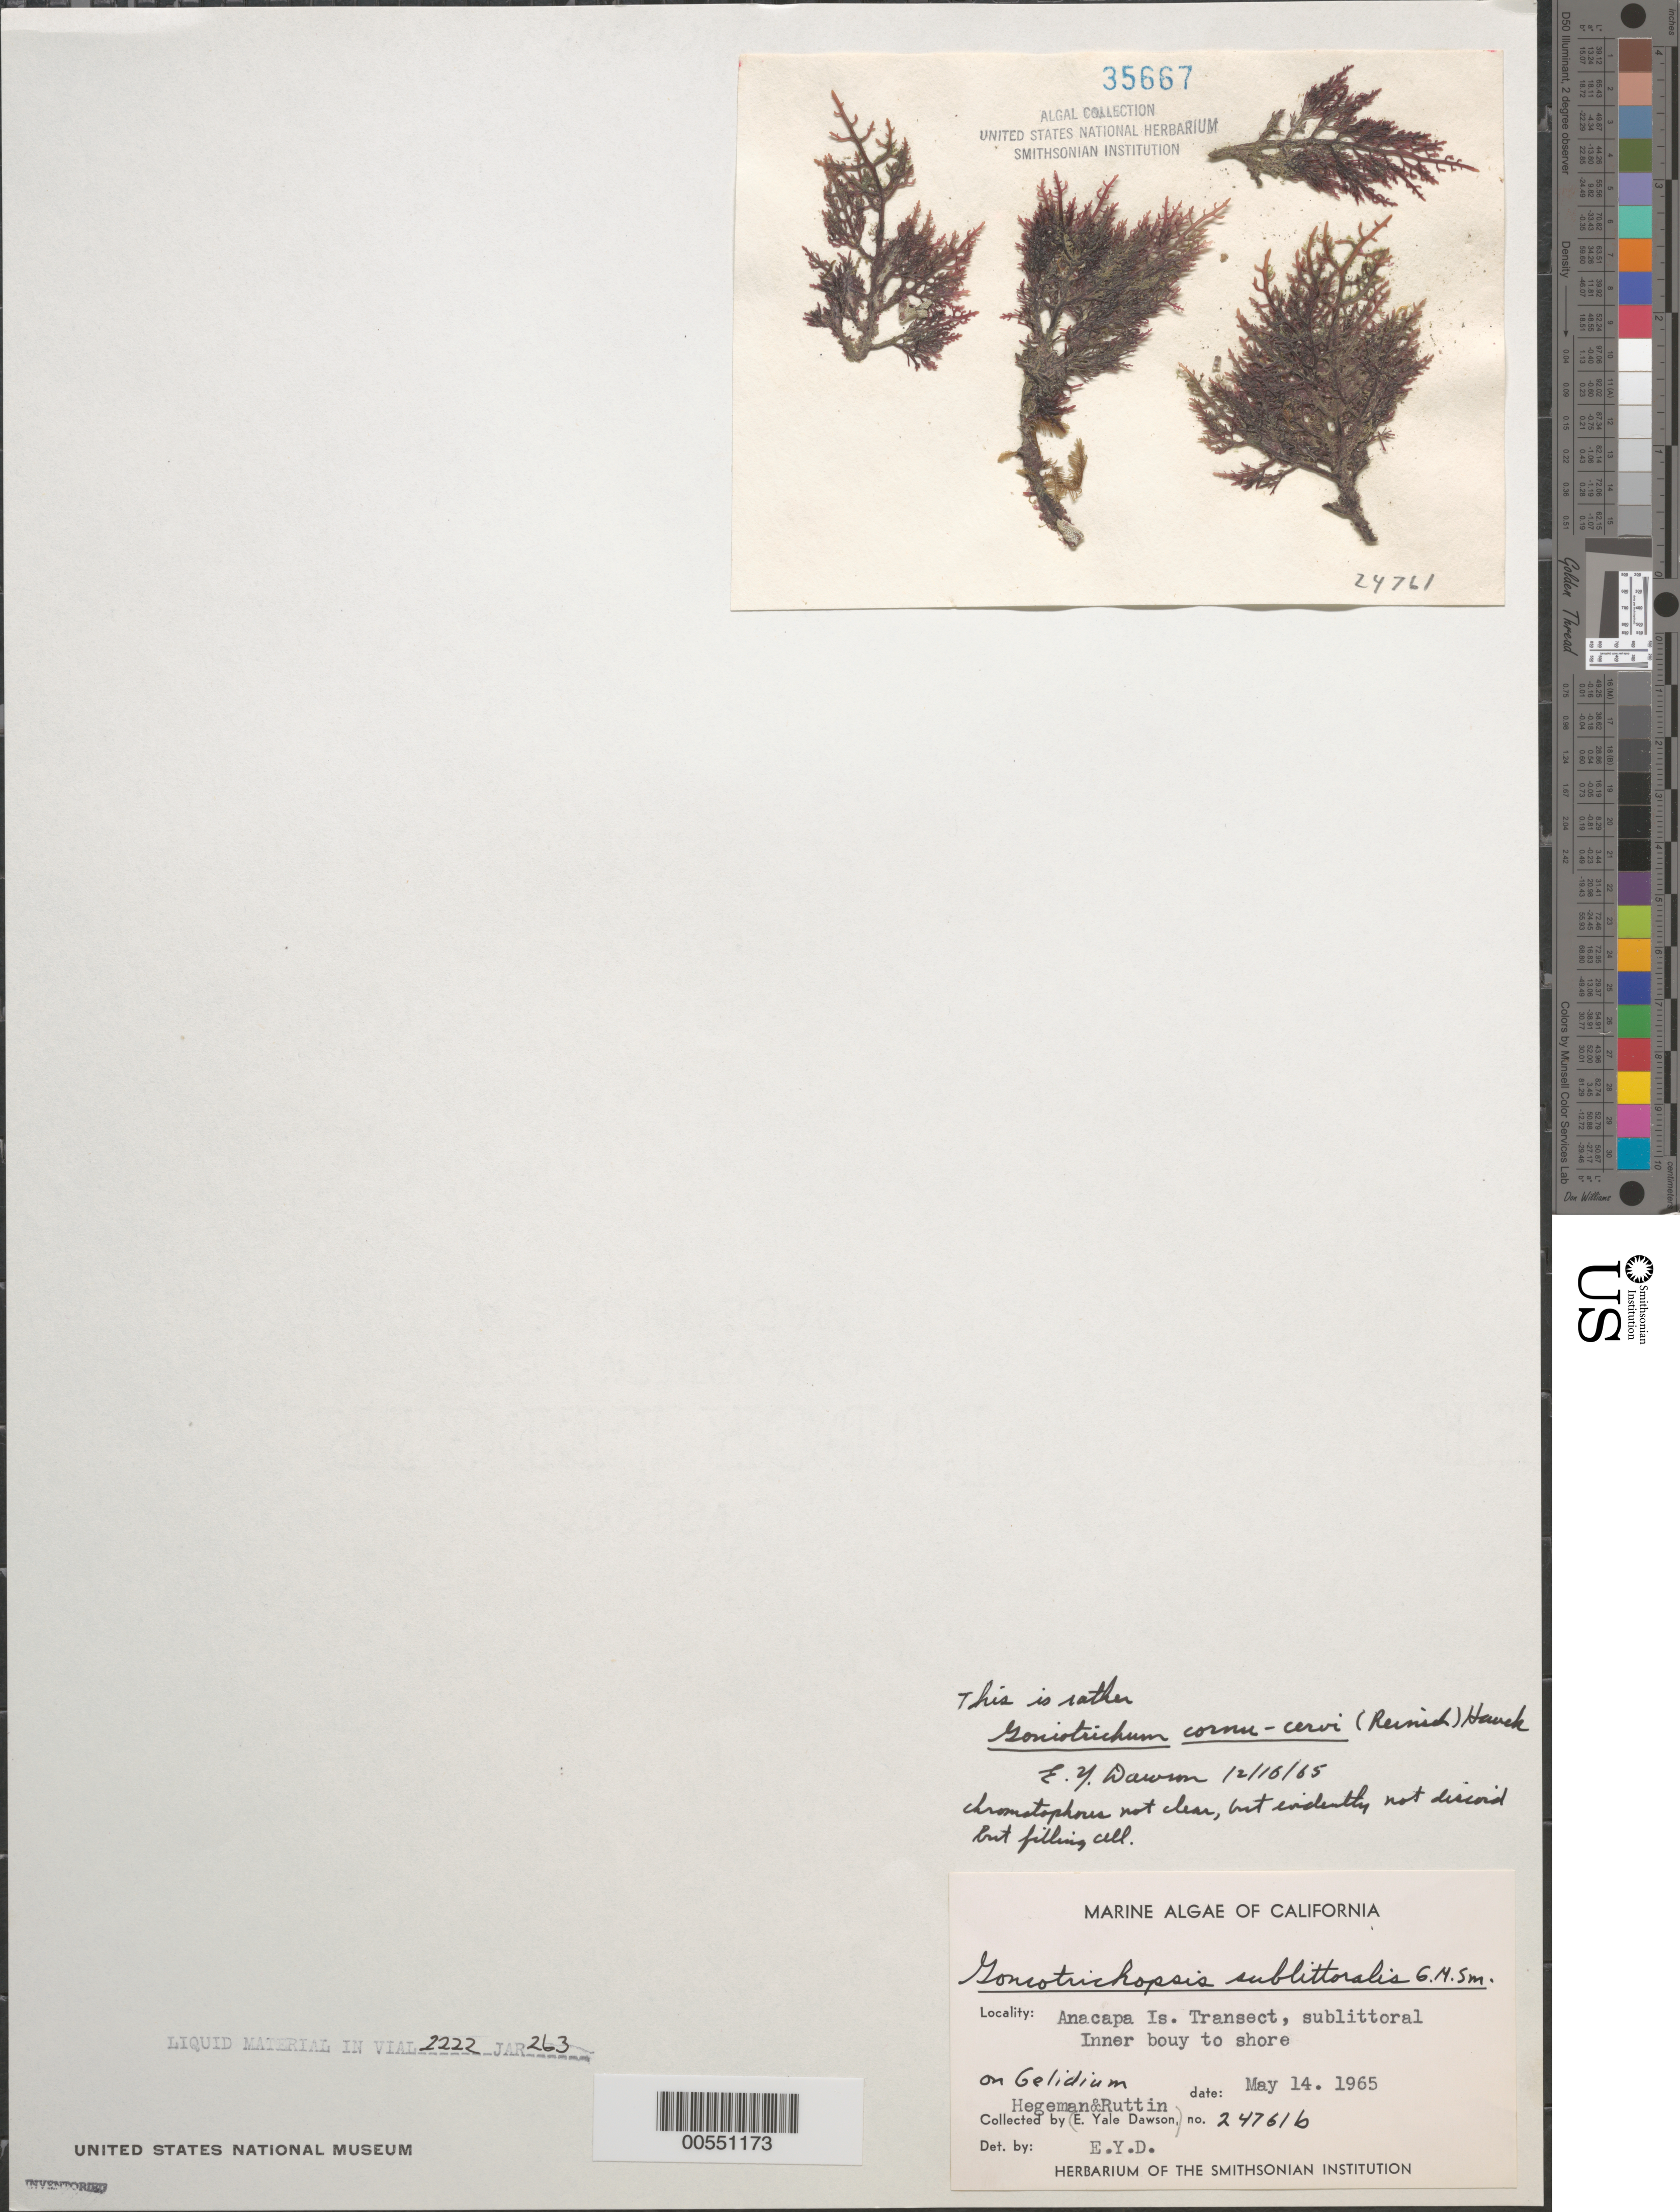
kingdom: Plantae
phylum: Rhodophyta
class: Stylonematophyceae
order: Stylonematales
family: Stylonemataceae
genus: Stylonema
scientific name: Stylonema cornu-cervi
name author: Reinsch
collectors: R. Hegeman & -. Ruttin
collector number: EYD 24761b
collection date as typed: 14 May 1965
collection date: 1965-05-14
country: United States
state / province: California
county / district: Ventura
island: Anacapa Island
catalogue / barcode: US 35667